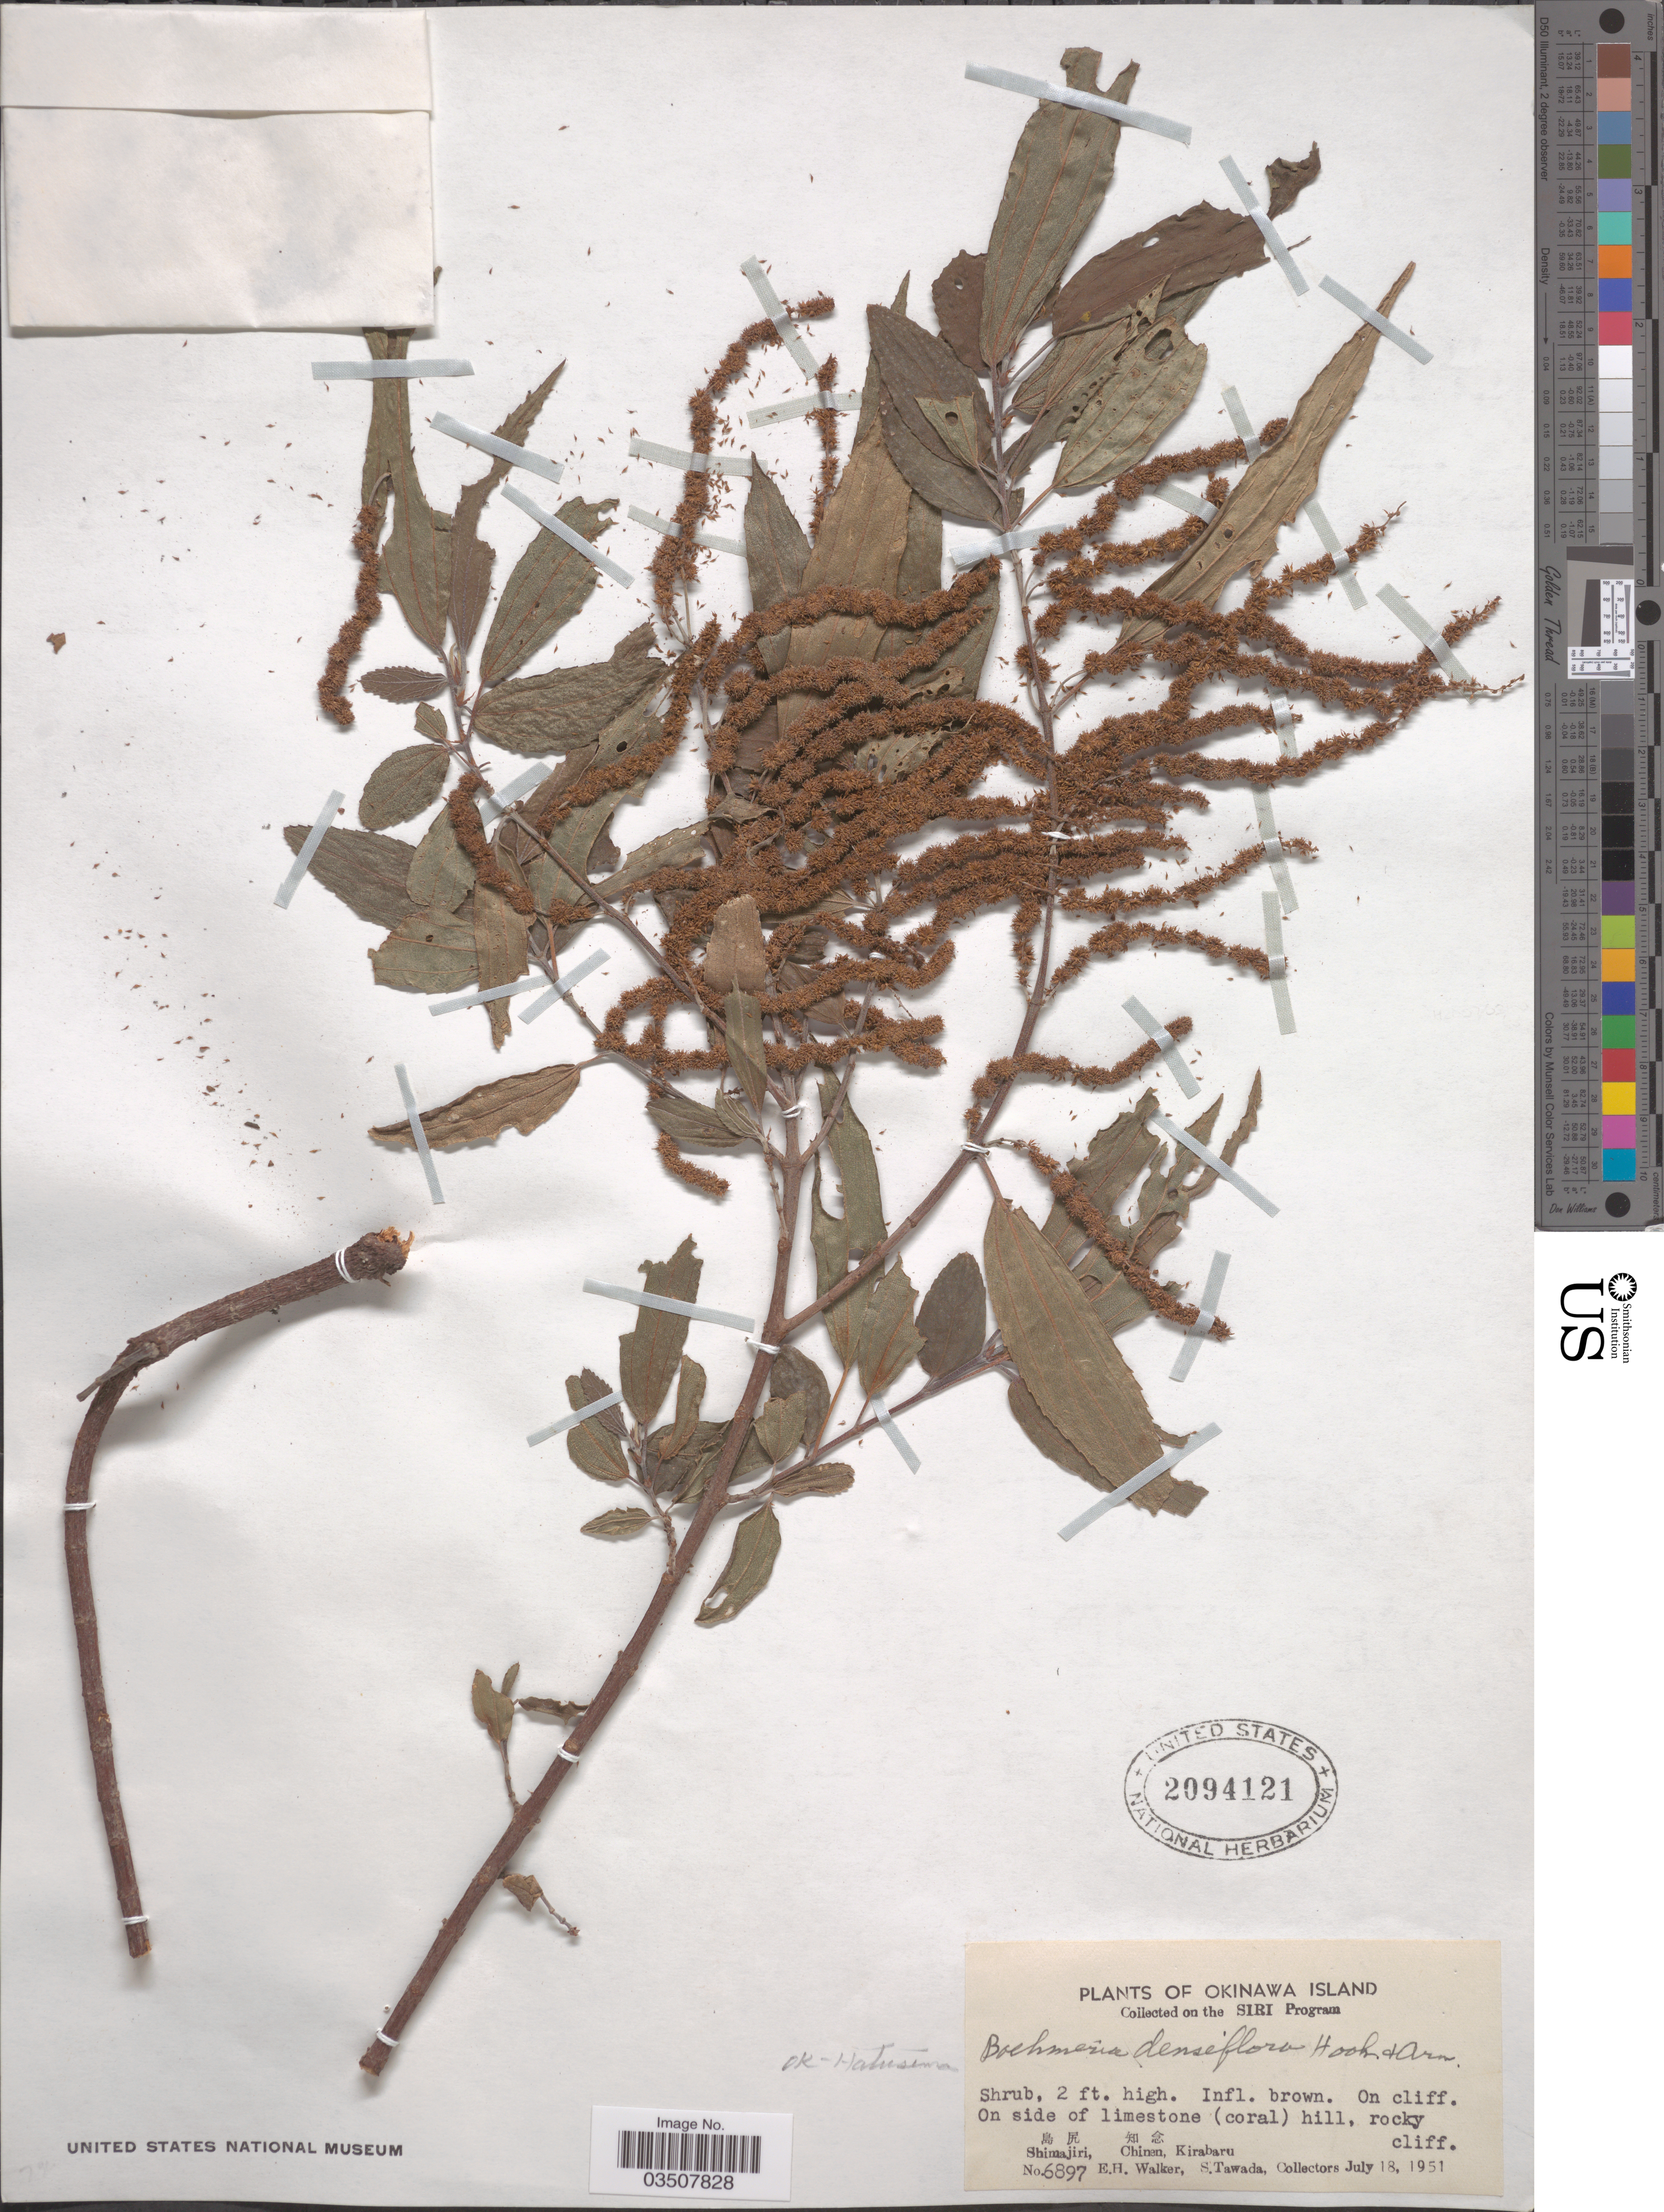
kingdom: Plantae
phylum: Tracheophyta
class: Magnoliopsida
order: Rosales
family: Urticaceae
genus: Boehmeria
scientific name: Boehmeria densiflora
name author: Hook. & Arn.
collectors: E. H. Walker & S. Tawada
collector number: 6897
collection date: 1951-07-18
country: Japan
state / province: Okinawa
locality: Okinawa Island. [Foreign script] Shimajiri, [Foreign script] Chinen, Kirabaru.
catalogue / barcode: US 2094121